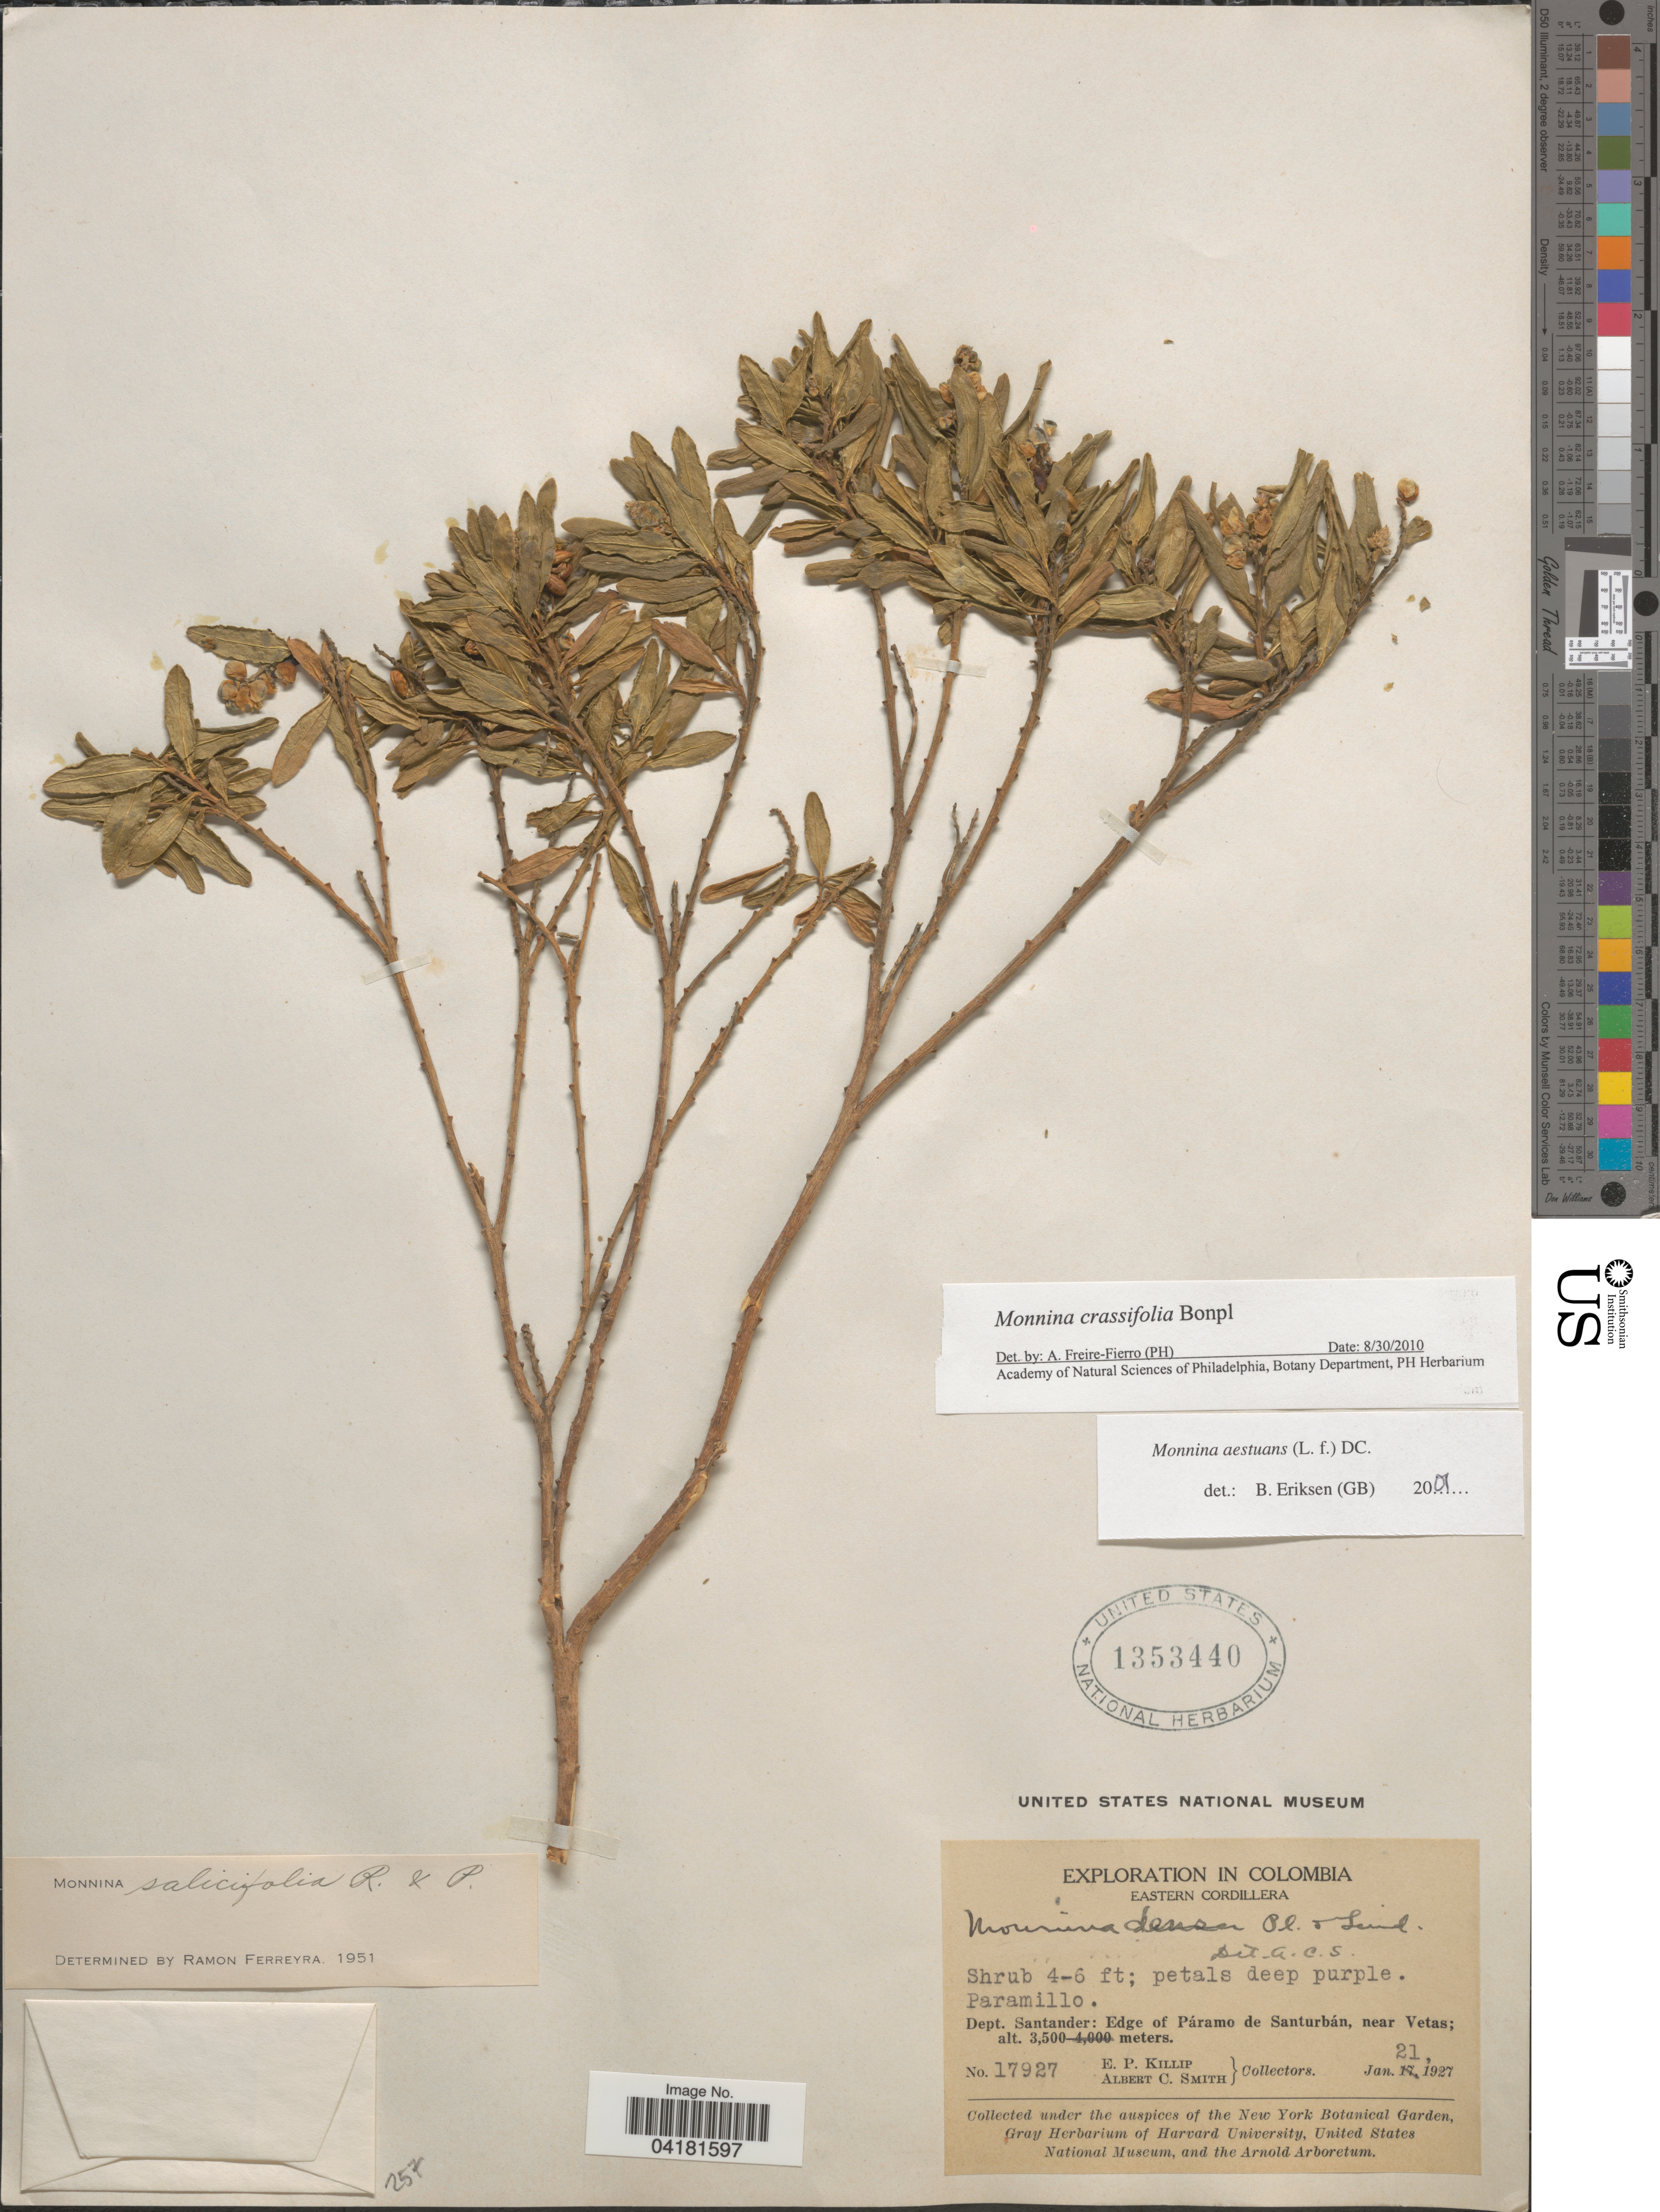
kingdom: Plantae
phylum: Tracheophyta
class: Magnoliopsida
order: Fabales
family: Polygalaceae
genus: Monnina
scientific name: Monnina crassifolia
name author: (Bonpl.) Kunth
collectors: E. P. Killip & A. C. Smith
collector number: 17927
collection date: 1927-01-21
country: Colombia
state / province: Santander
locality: Exploration in Colombia. Eastern Cordillera. Paramillo. Dept. Santander: Edge of Páramo de Santurbán, near Vetas.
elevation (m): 3500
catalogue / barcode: US 1353440